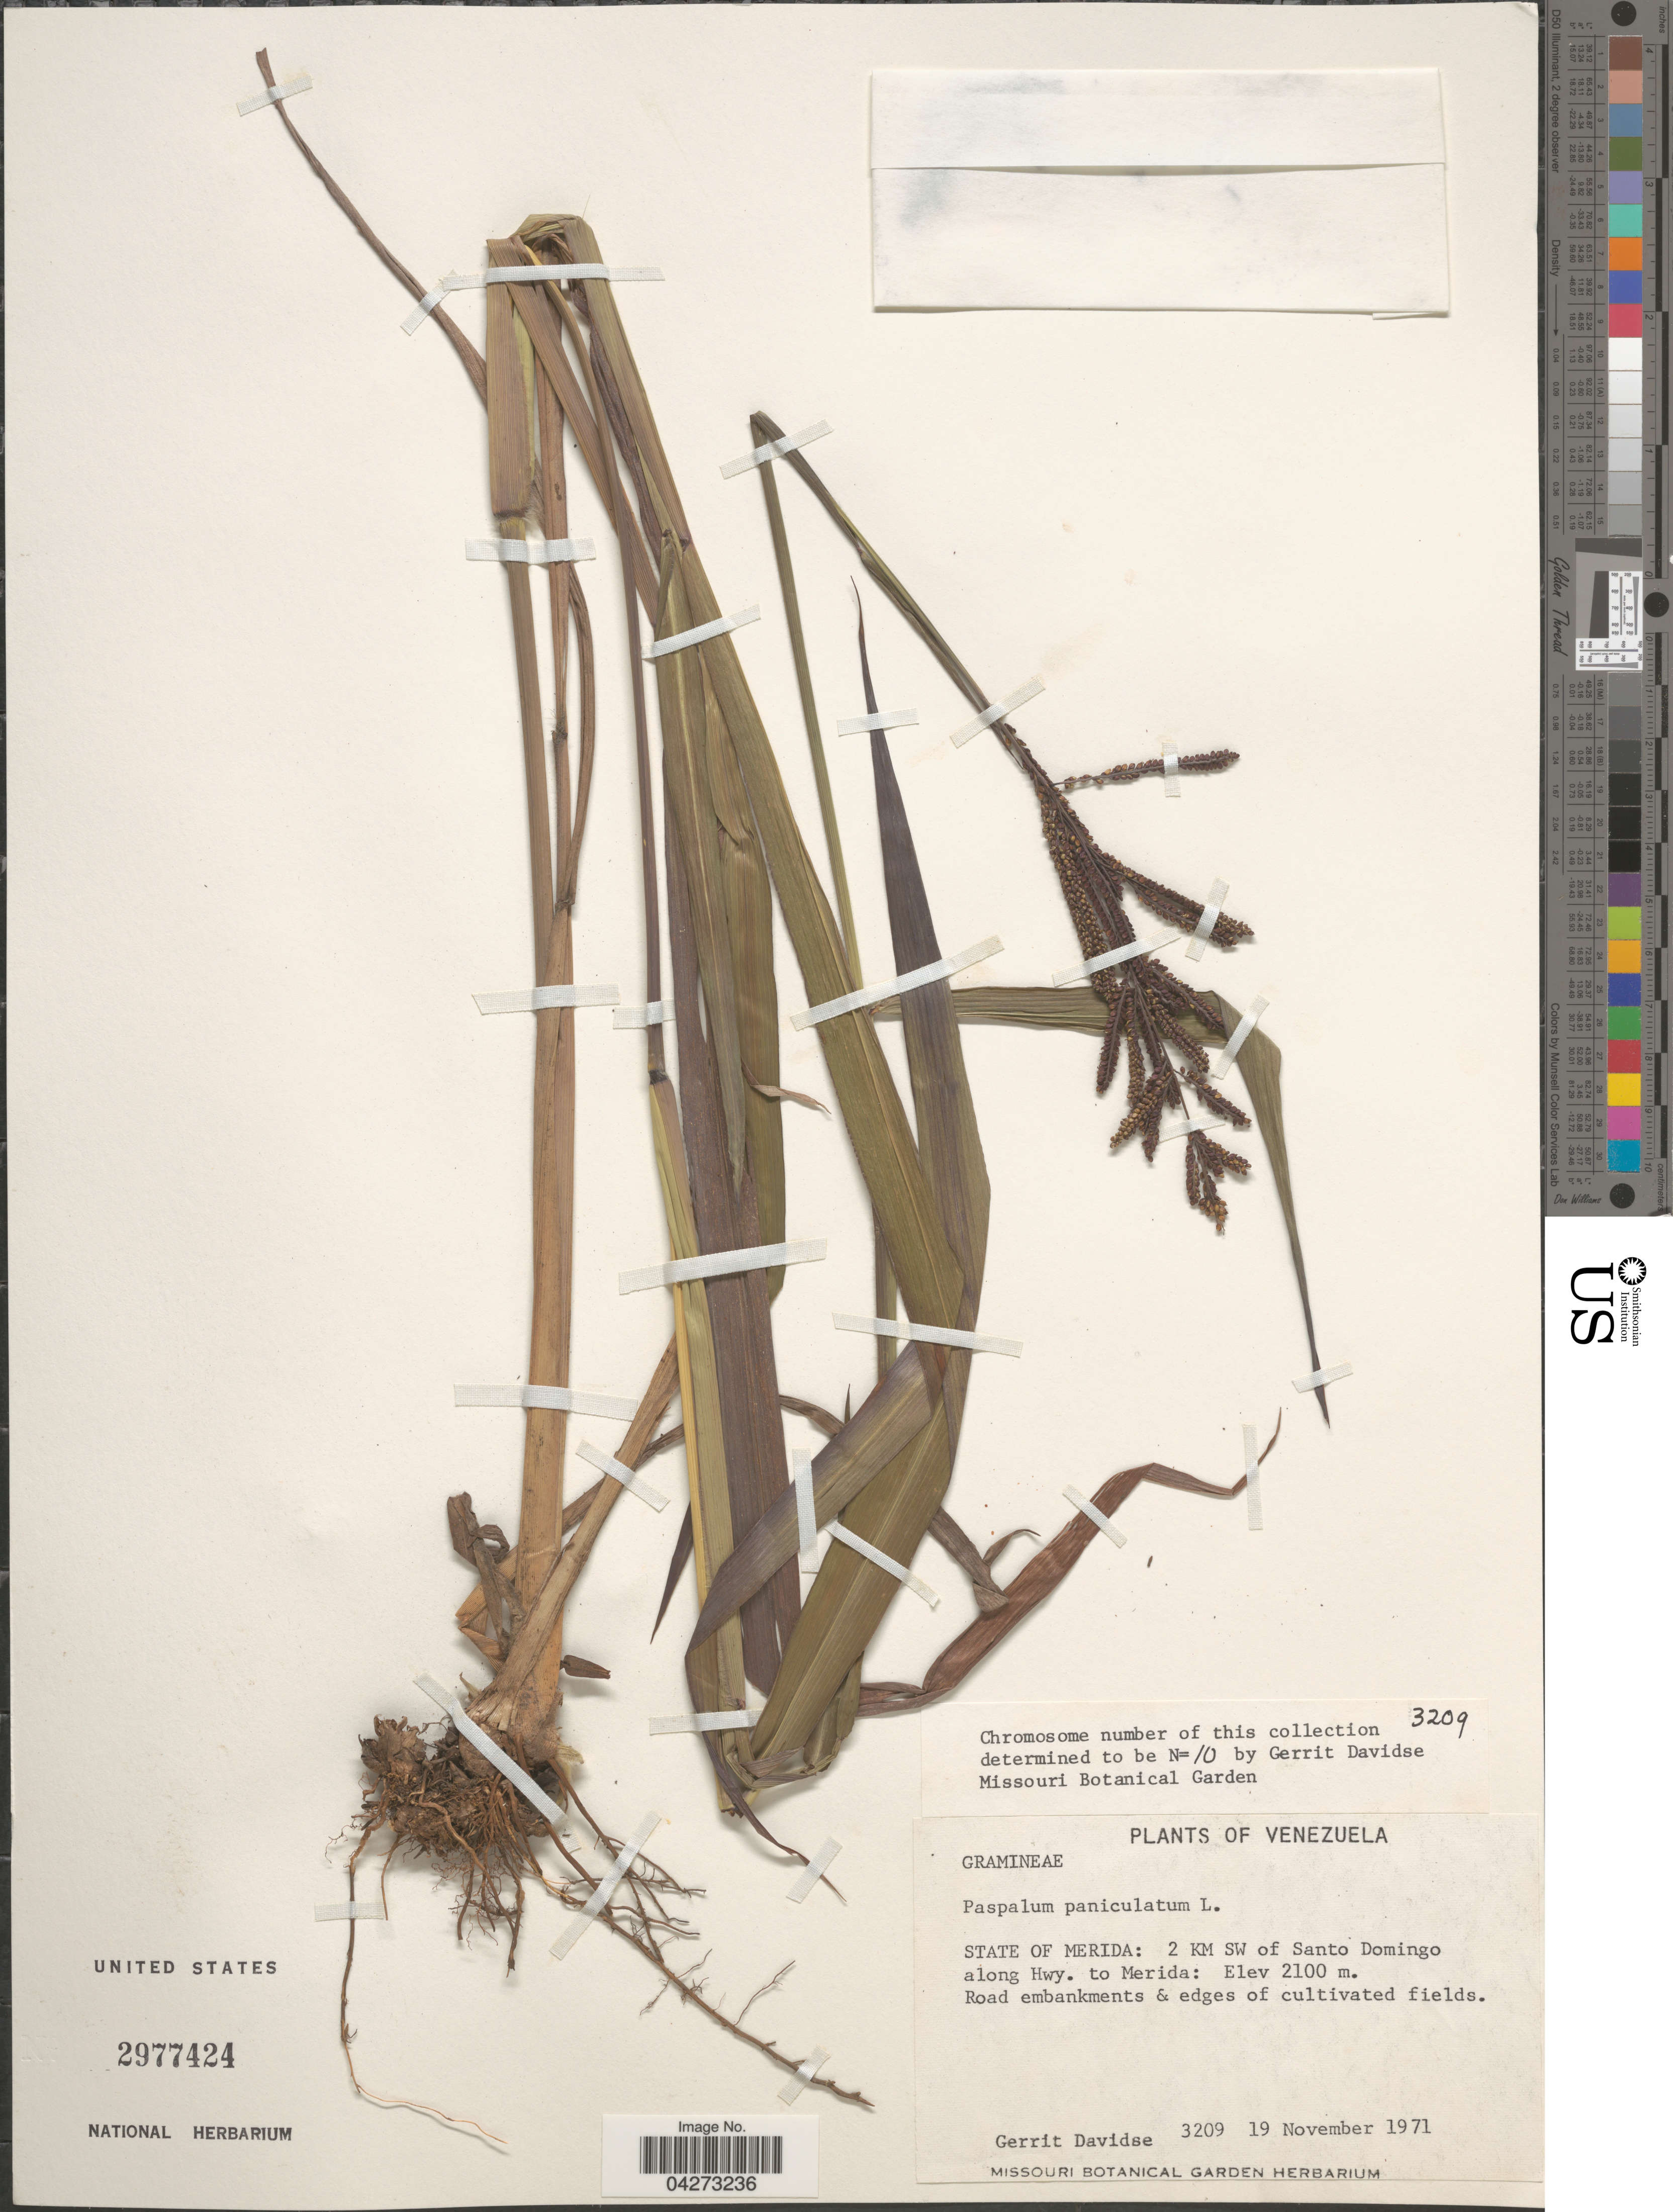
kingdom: Plantae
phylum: Tracheophyta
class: Liliopsida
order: Poales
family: Poaceae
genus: Paspalum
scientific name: Paspalum paniculatum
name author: L.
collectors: G. Davidse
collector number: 3209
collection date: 1971-11-19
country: Venezuela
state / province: Merida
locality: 2 KM SW of Santo Domingo along Hwy. to Merida.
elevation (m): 2100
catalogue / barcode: US 2977424